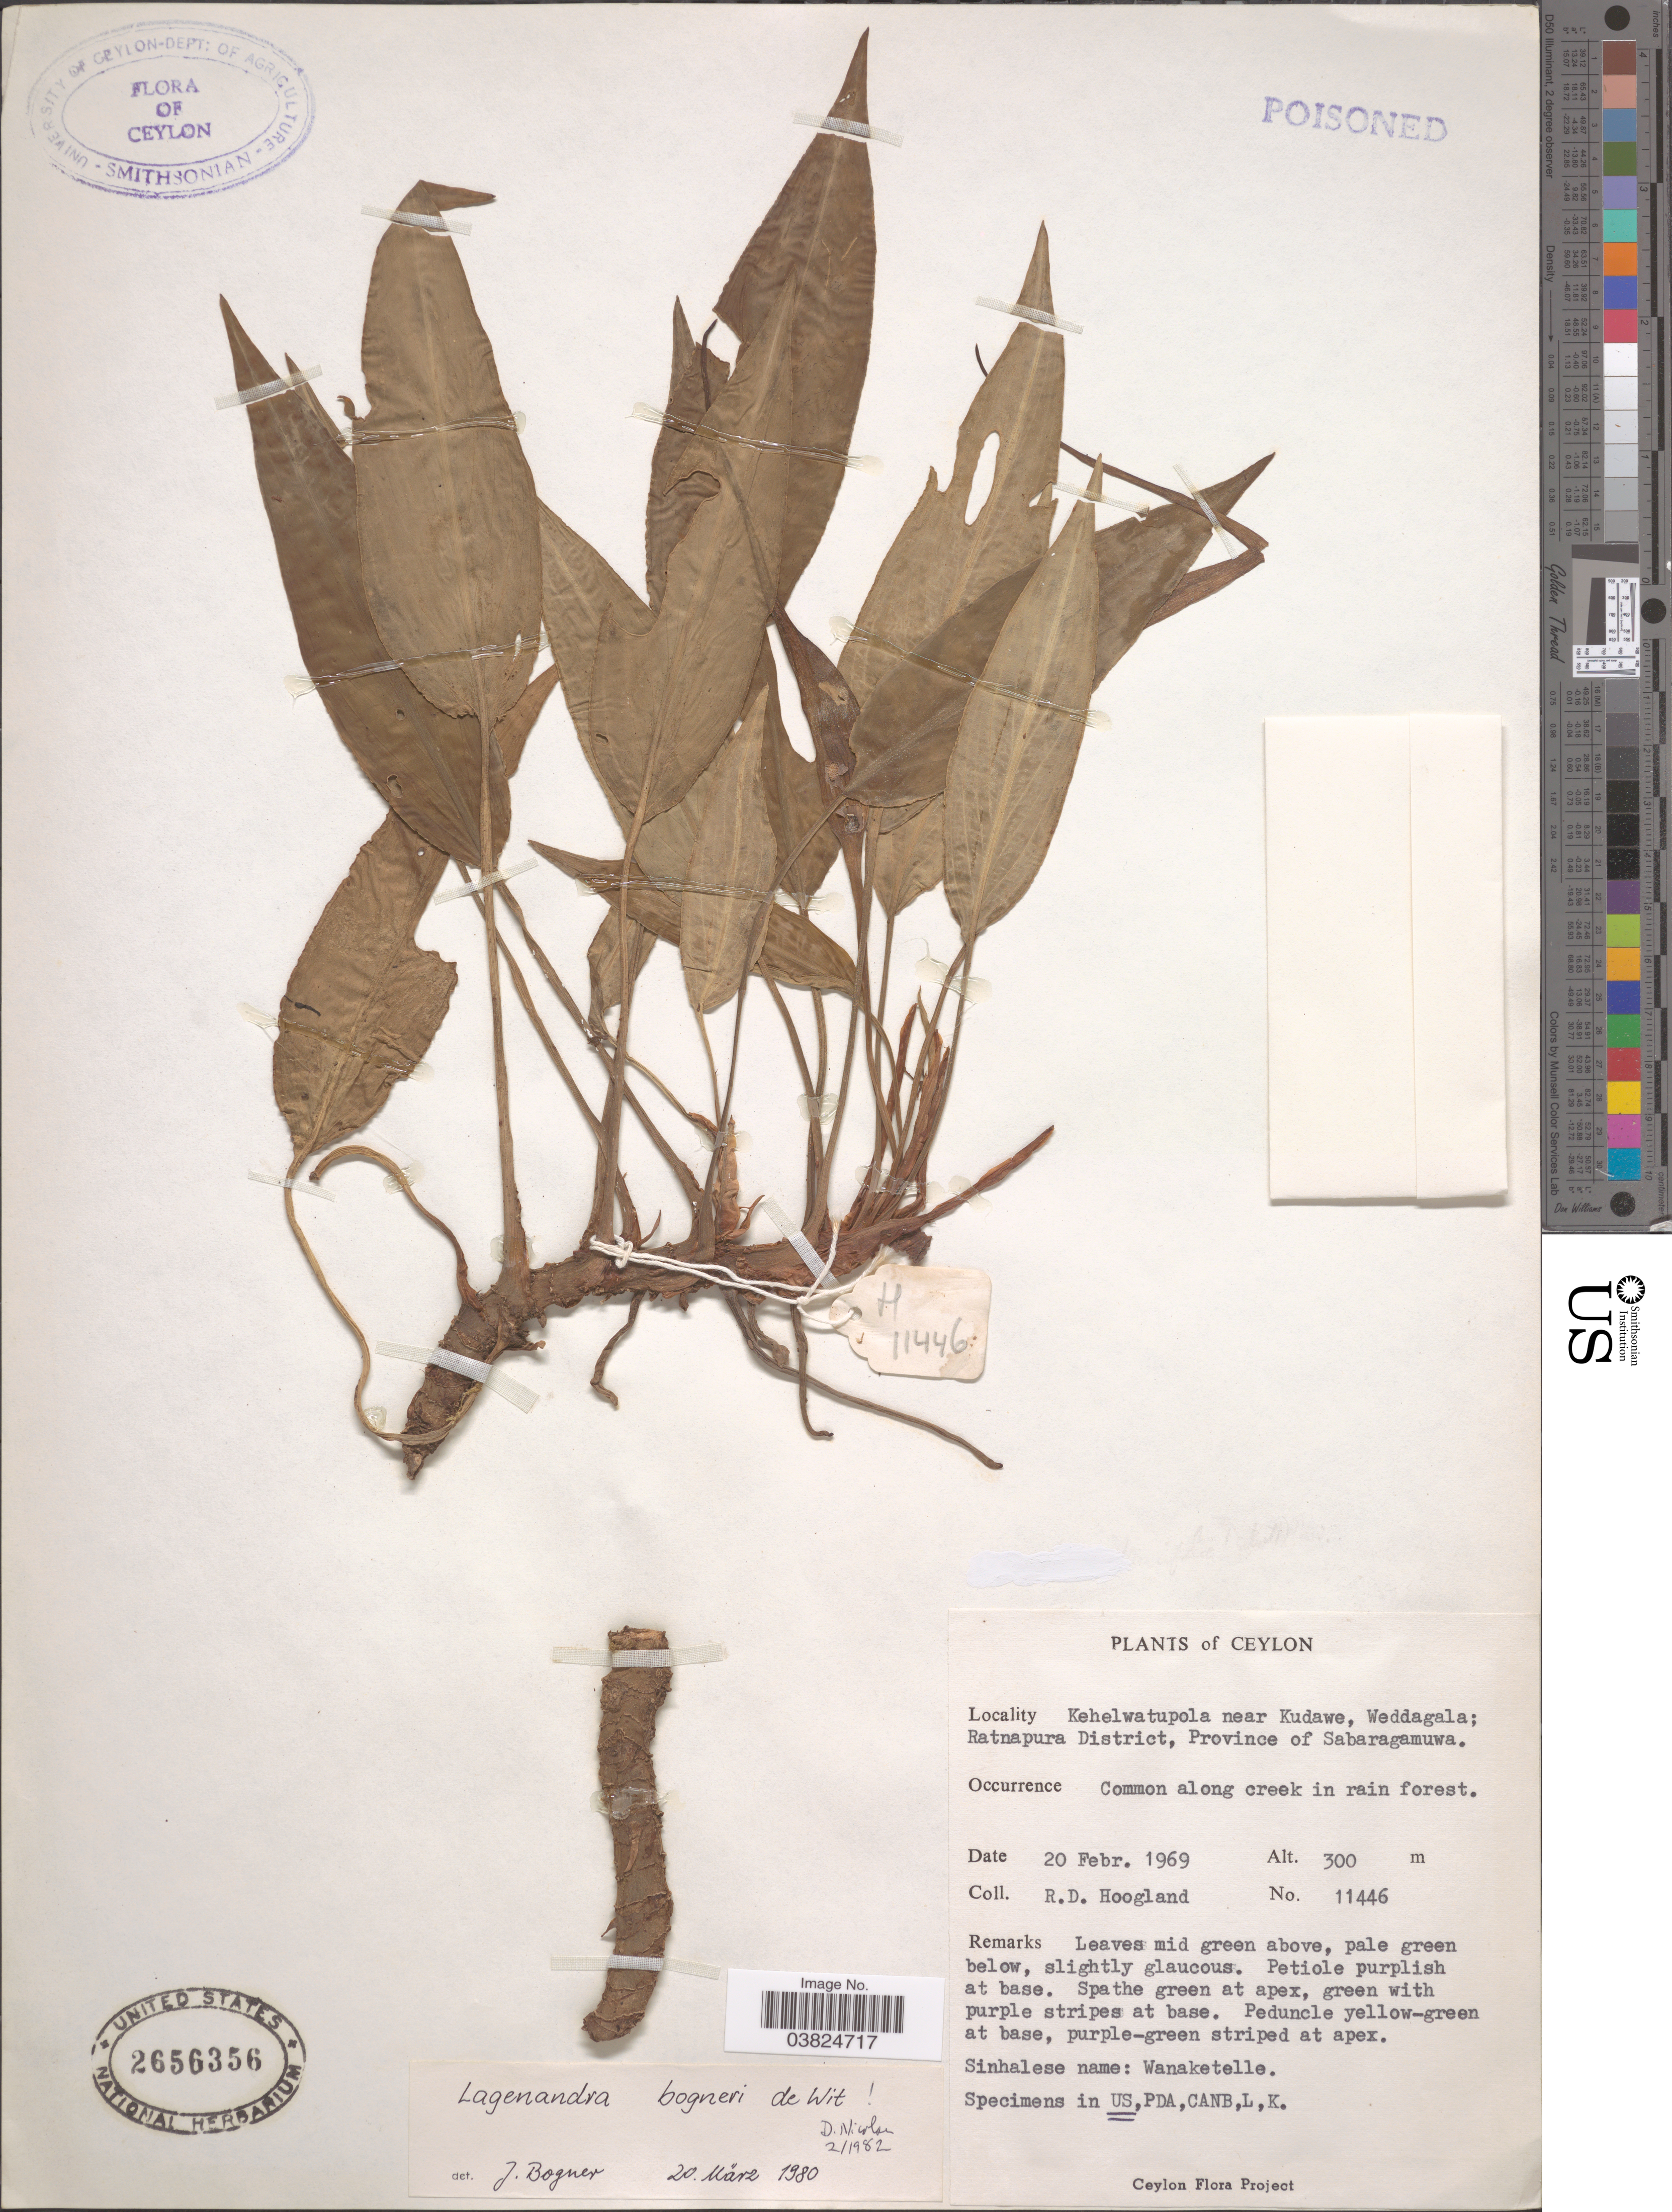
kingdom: Plantae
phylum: Tracheophyta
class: Liliopsida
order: Alismatales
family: Araceae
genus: Lagenandra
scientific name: Lagenandra bogneri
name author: de Wit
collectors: R. D. Hoogland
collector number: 11446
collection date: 1969-02-20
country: Sri Lanka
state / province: Sabaragamuwa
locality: Ceylon. Kehelwatupola near Kudawe, Weddagala; Ratnapura District.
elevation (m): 300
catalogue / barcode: US 2656356